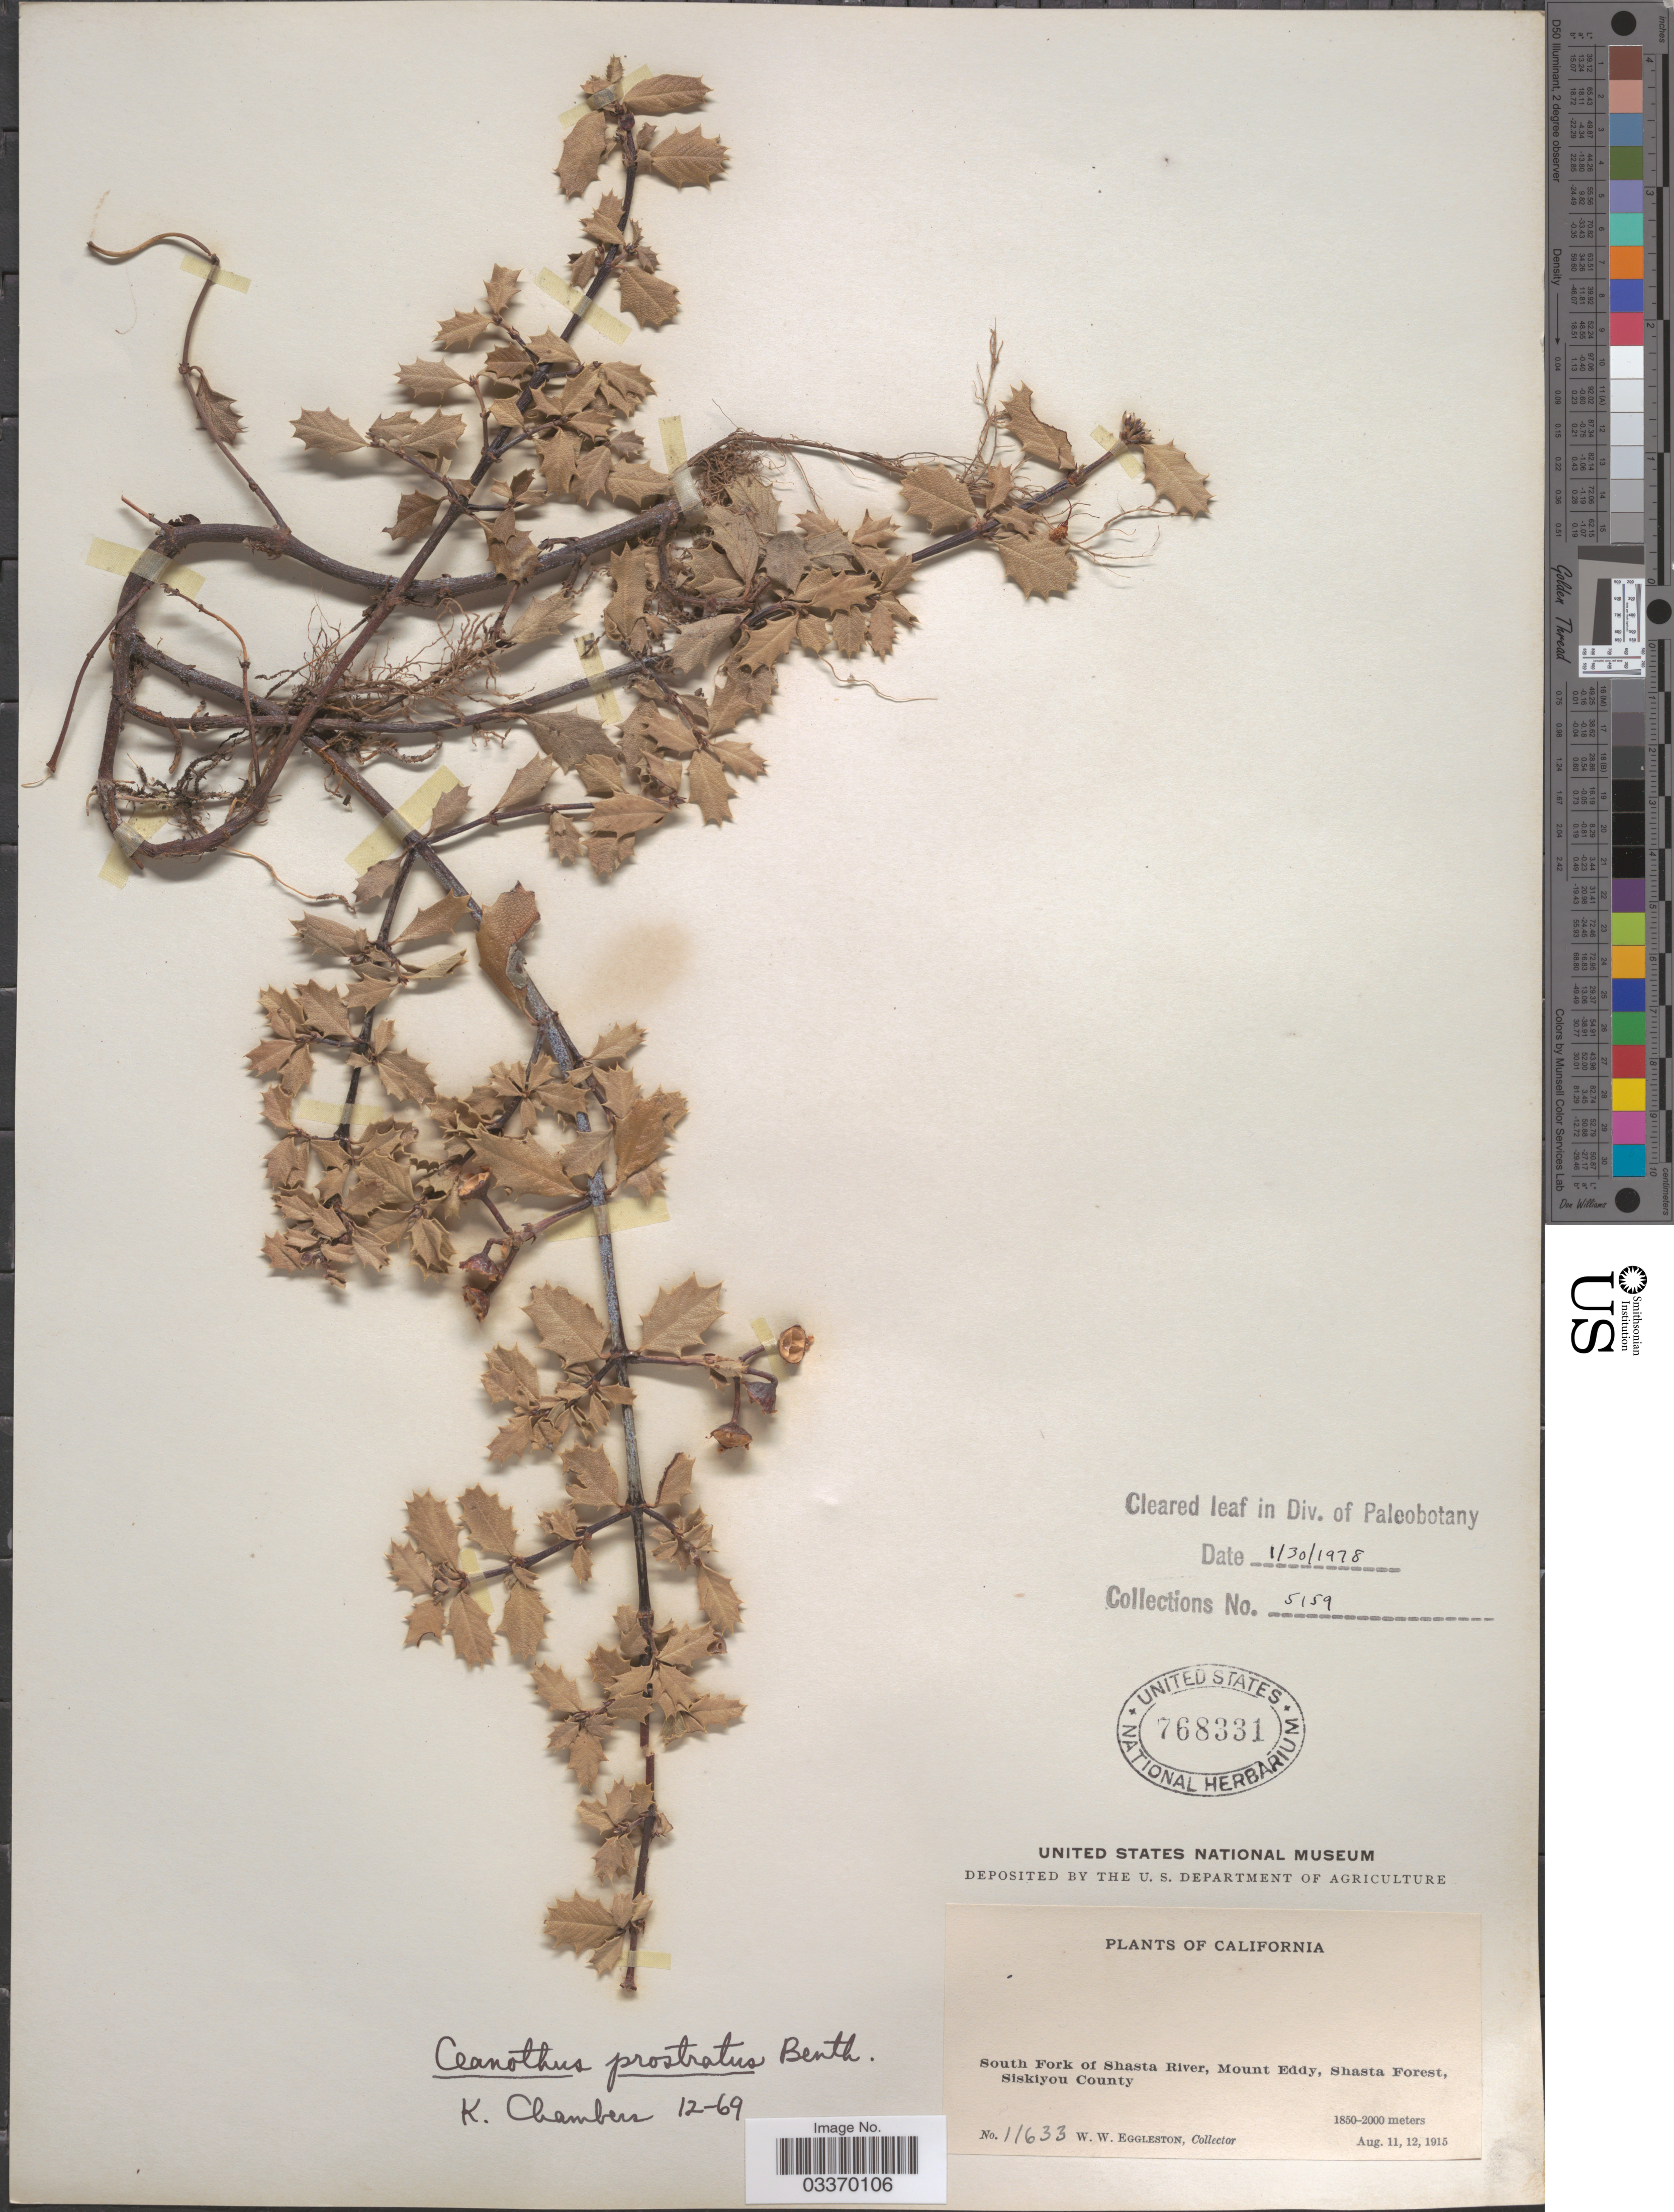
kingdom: Plantae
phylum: Tracheophyta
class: Magnoliopsida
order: Rosales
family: Rhamnaceae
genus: Ceanothus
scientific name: Ceanothus prostratus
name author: Benth.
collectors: W. W. Eggleston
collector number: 11633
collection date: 1915-08-11/1915-08-12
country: United States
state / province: California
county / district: Siskiyou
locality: South Fork of Shasta River, Mount Eddy, Shasta Forest, Siskiyou County.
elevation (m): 1850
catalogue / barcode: US 768331